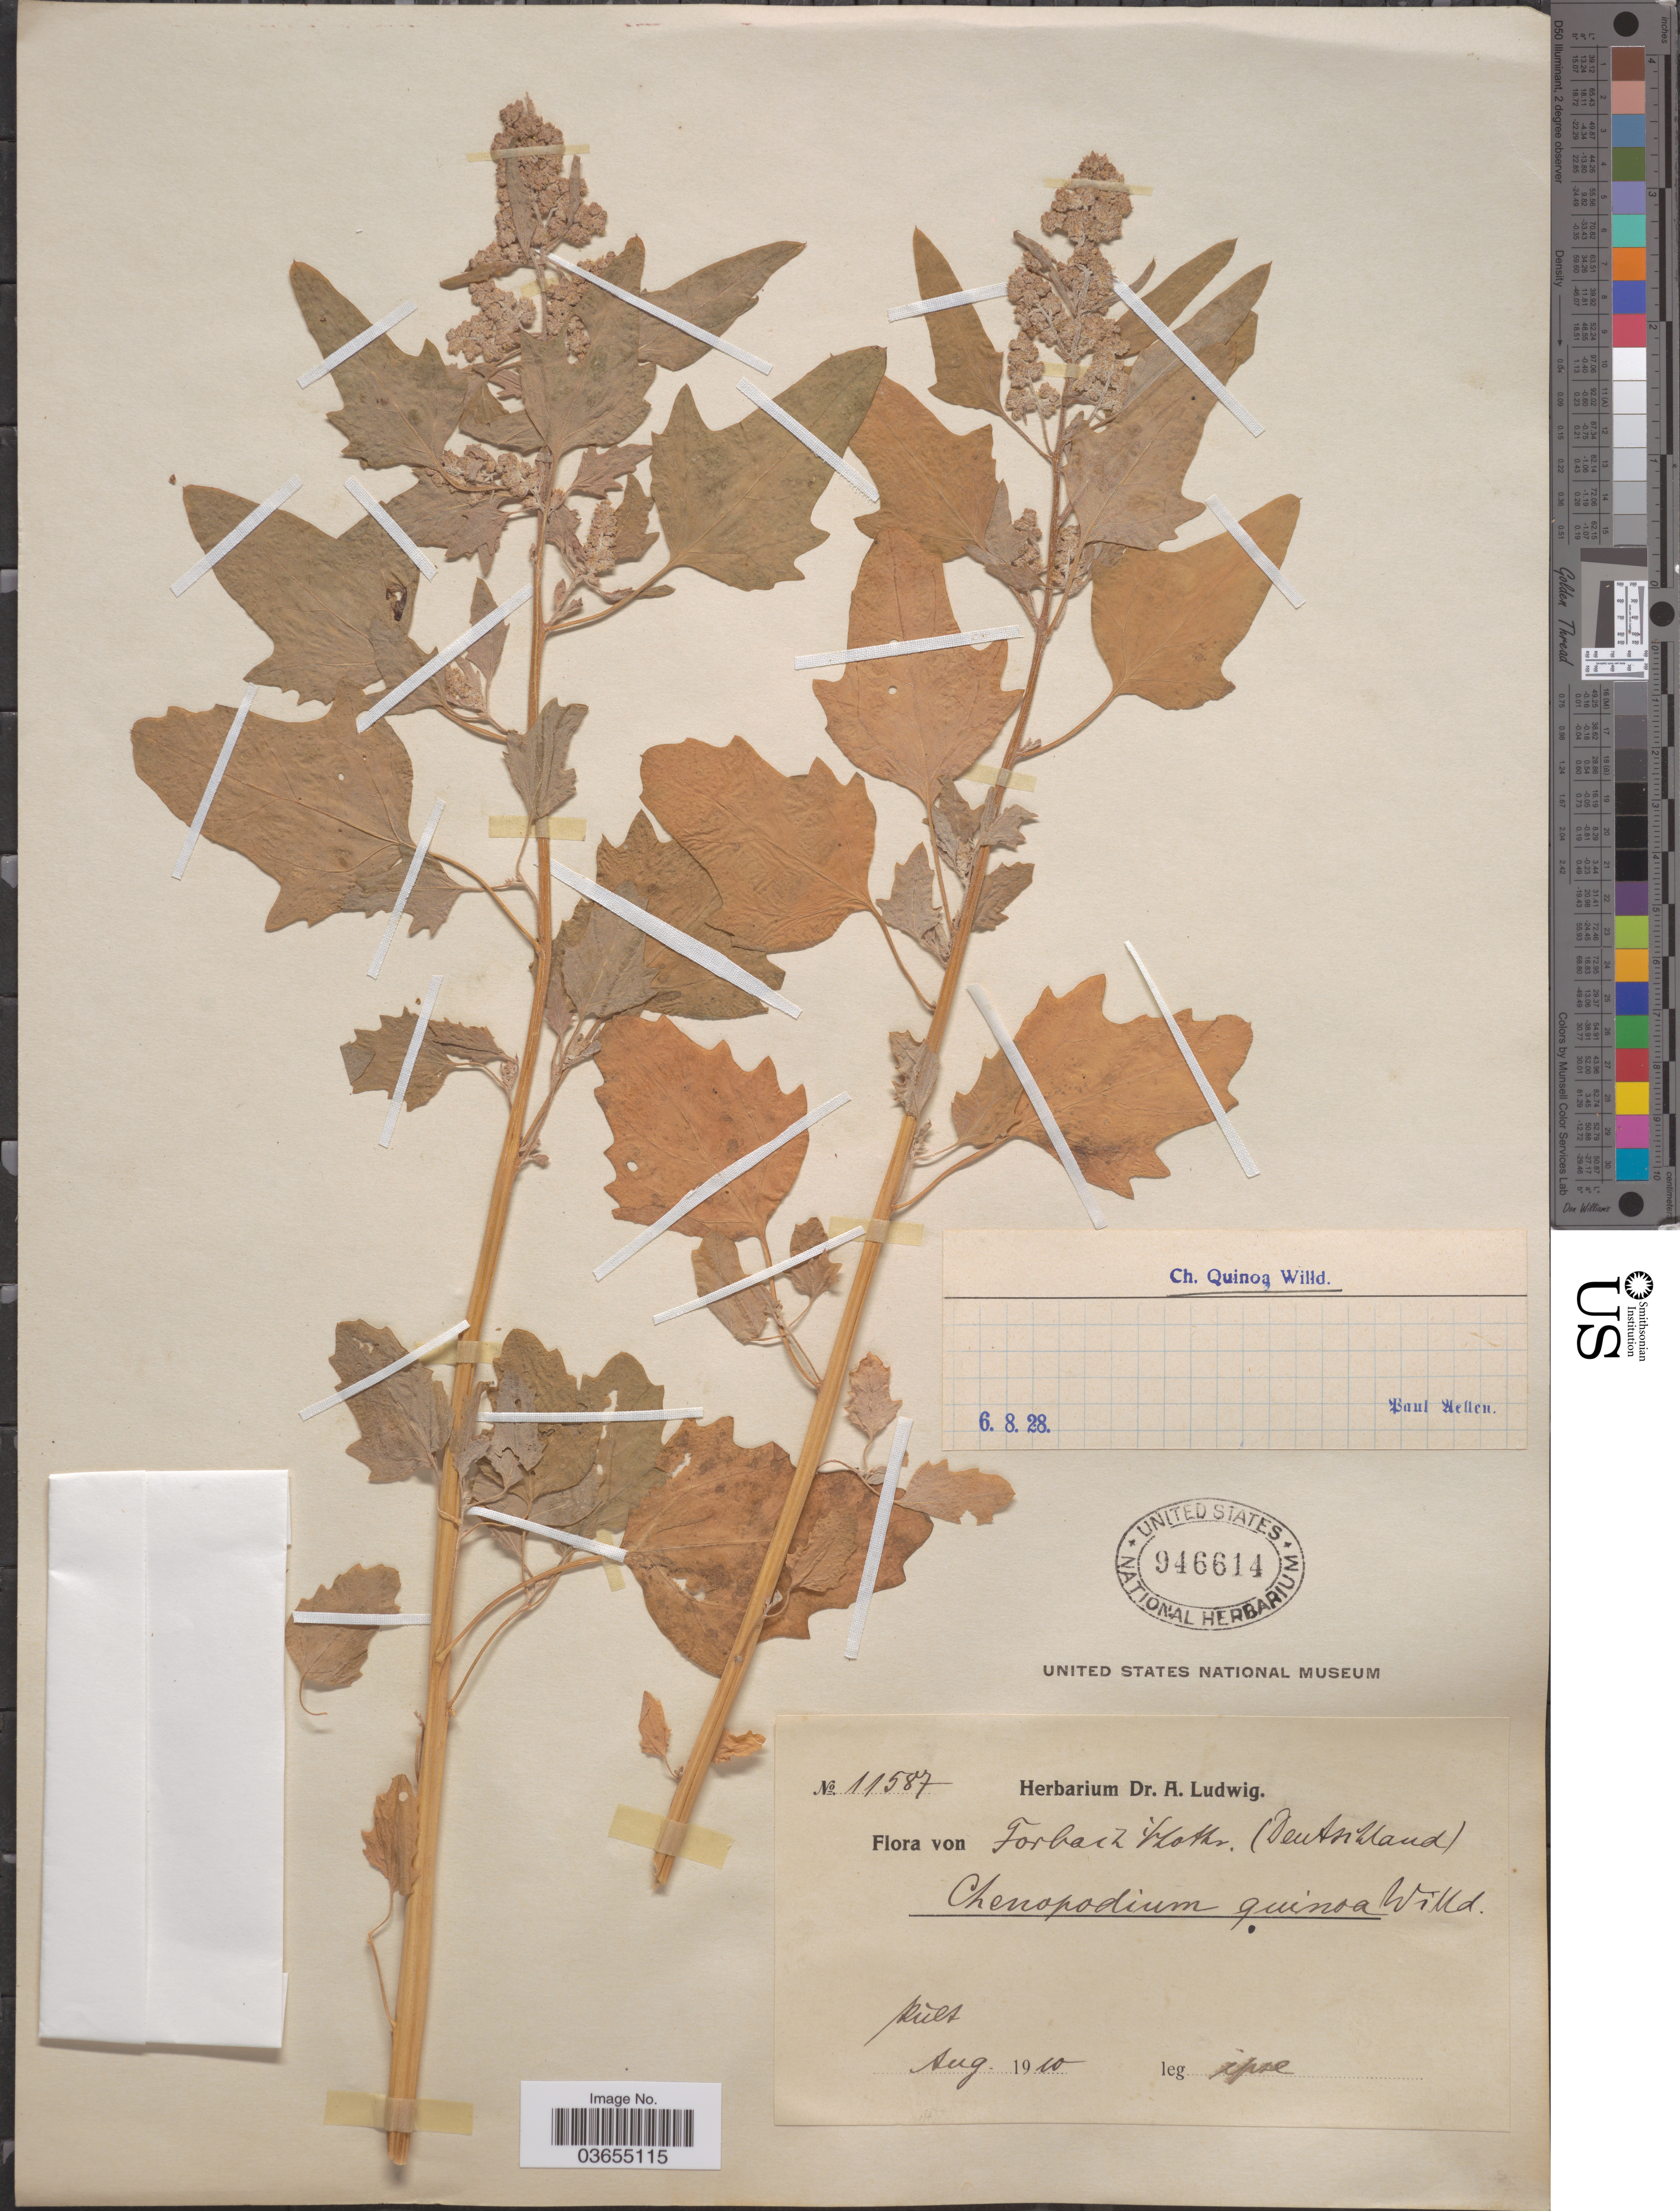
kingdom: Plantae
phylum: Tracheophyta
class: Magnoliopsida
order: Caryophyllales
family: Amaranthaceae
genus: Chenopodium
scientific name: Chenopodium quinoa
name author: Willd.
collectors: A. Ludwig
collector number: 11587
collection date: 1910-08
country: Germany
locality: Forbach i Lothr. (Deutschland).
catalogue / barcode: US 946614